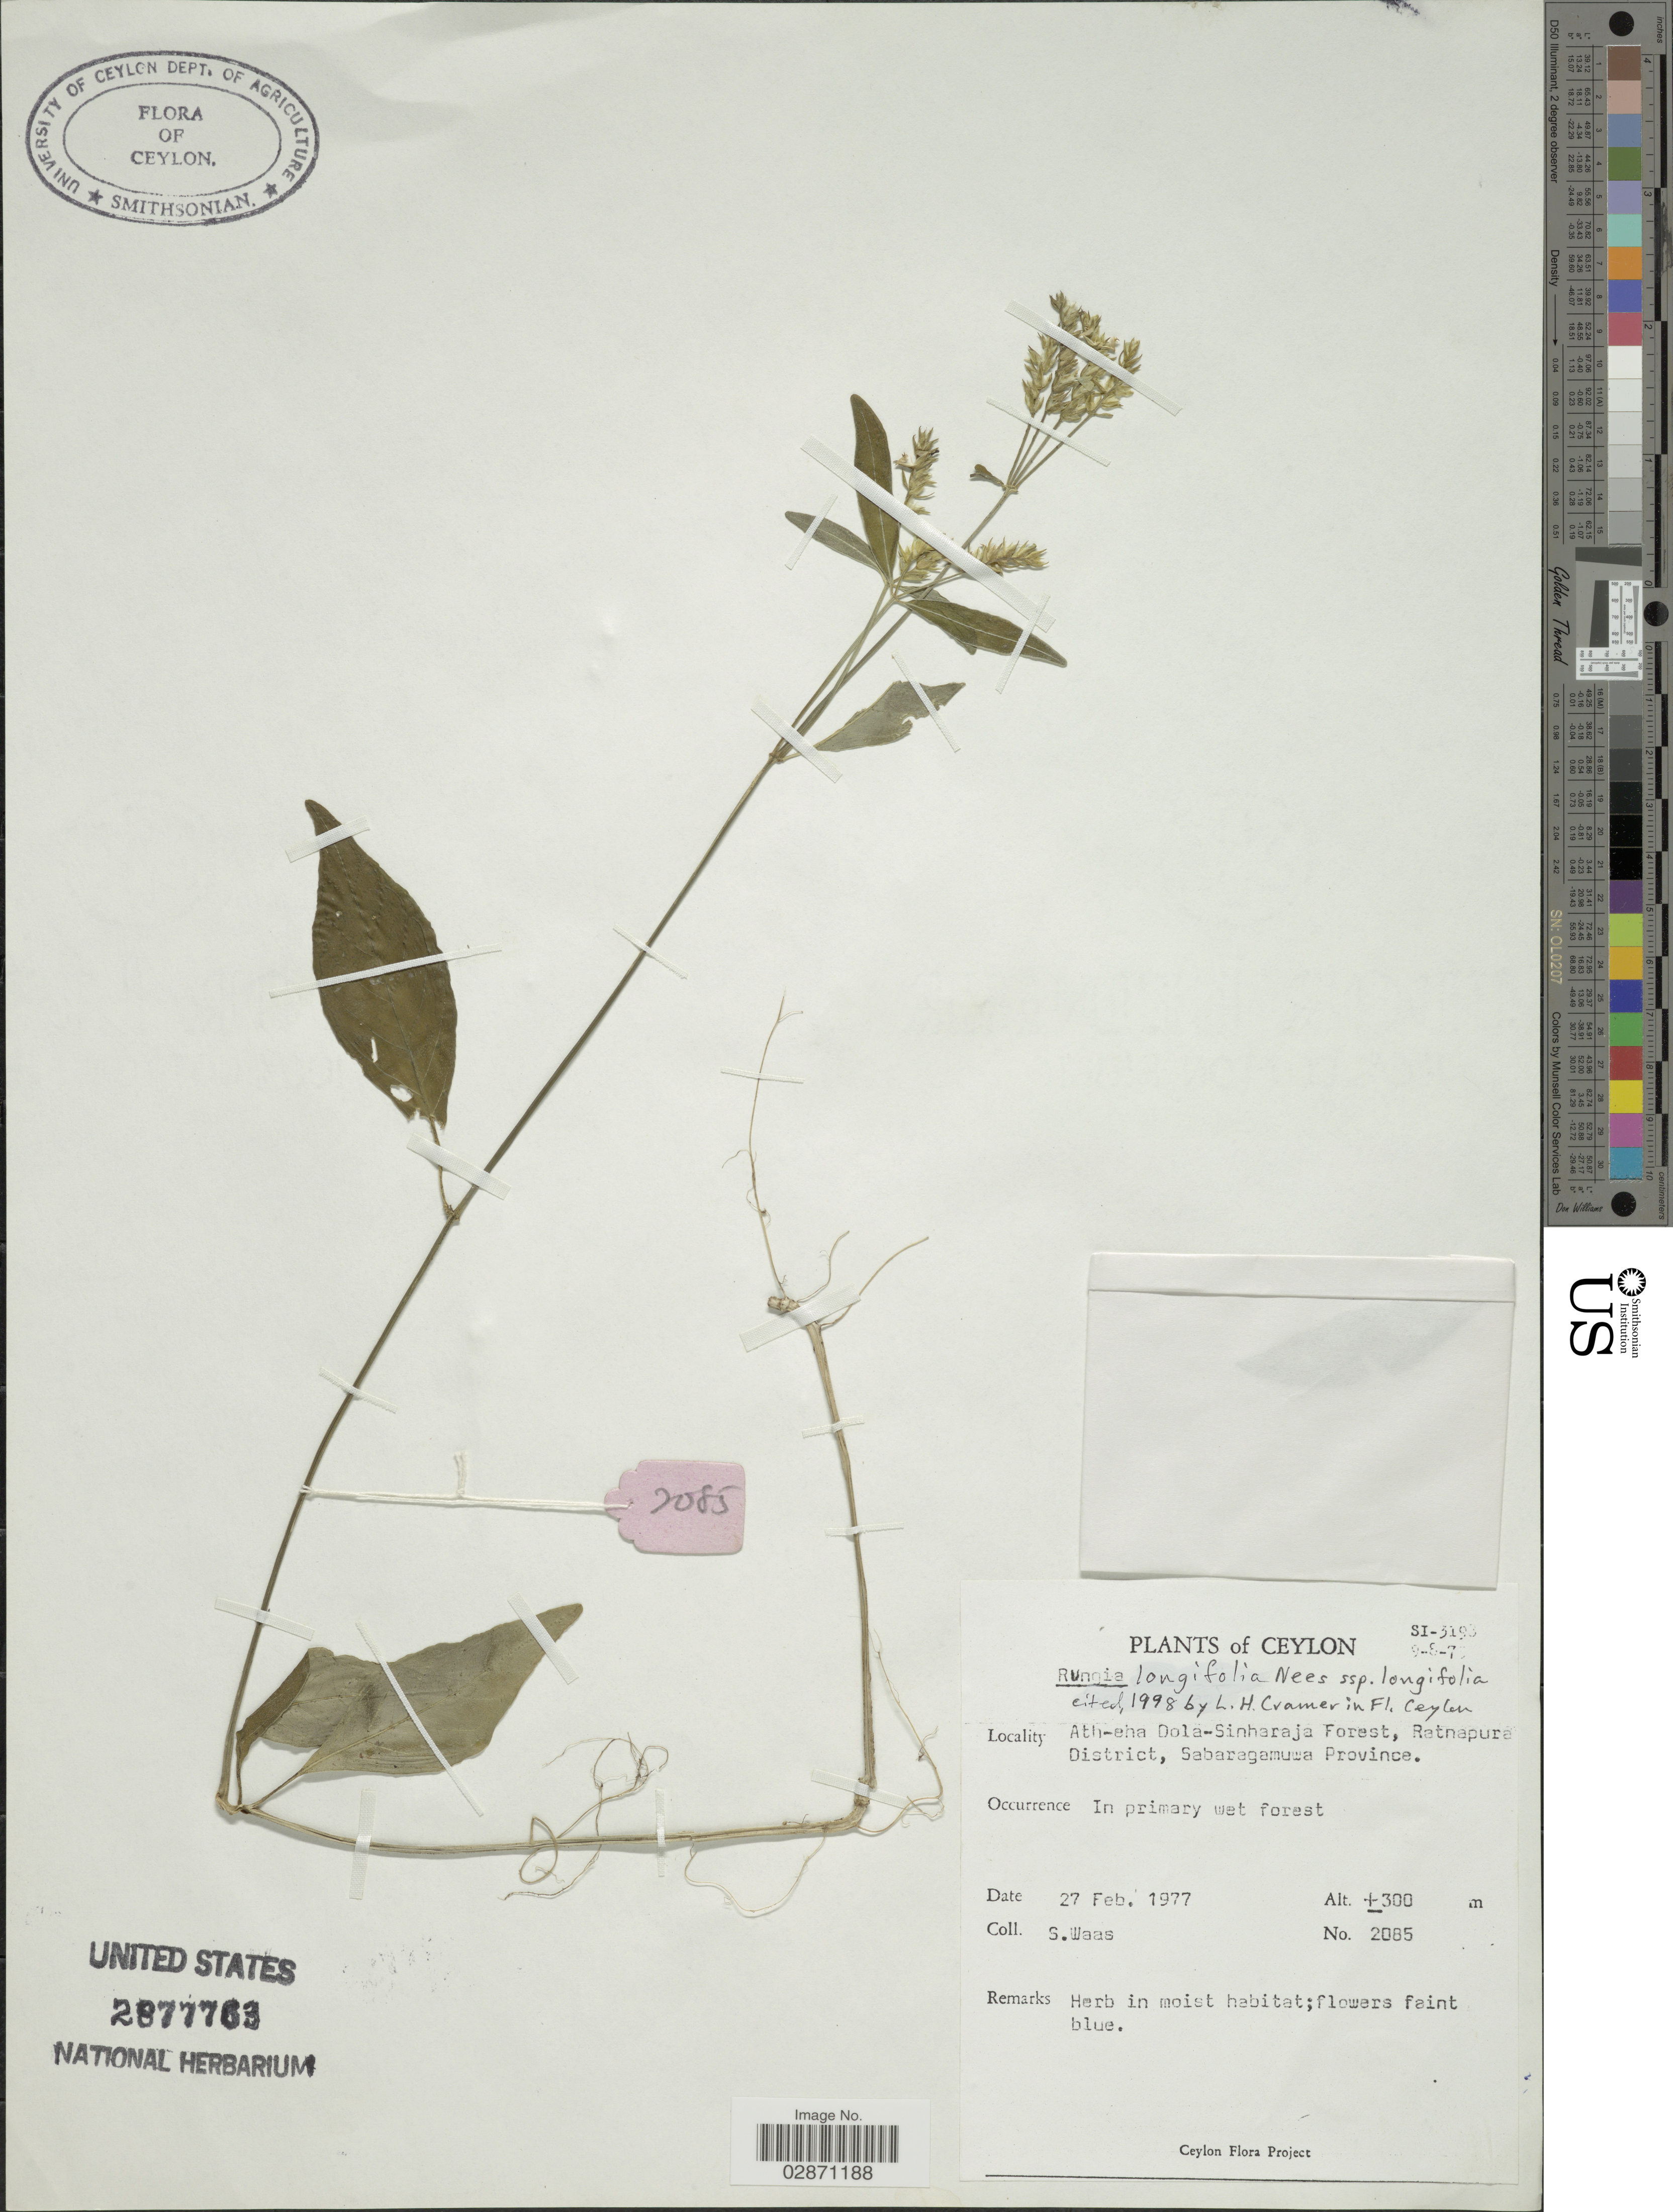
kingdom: Plantae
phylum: Tracheophyta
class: Magnoliopsida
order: Lamiales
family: Acanthaceae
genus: Rungia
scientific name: Rungia longifolia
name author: Nees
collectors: S. Waas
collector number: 2085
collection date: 1977-02-27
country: Sri Lanka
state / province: Sabaragamuwa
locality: Ceylon. Ath-eha Dola-Sinharaja Forest, Ratnapura District.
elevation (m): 300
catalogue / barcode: US 2877763